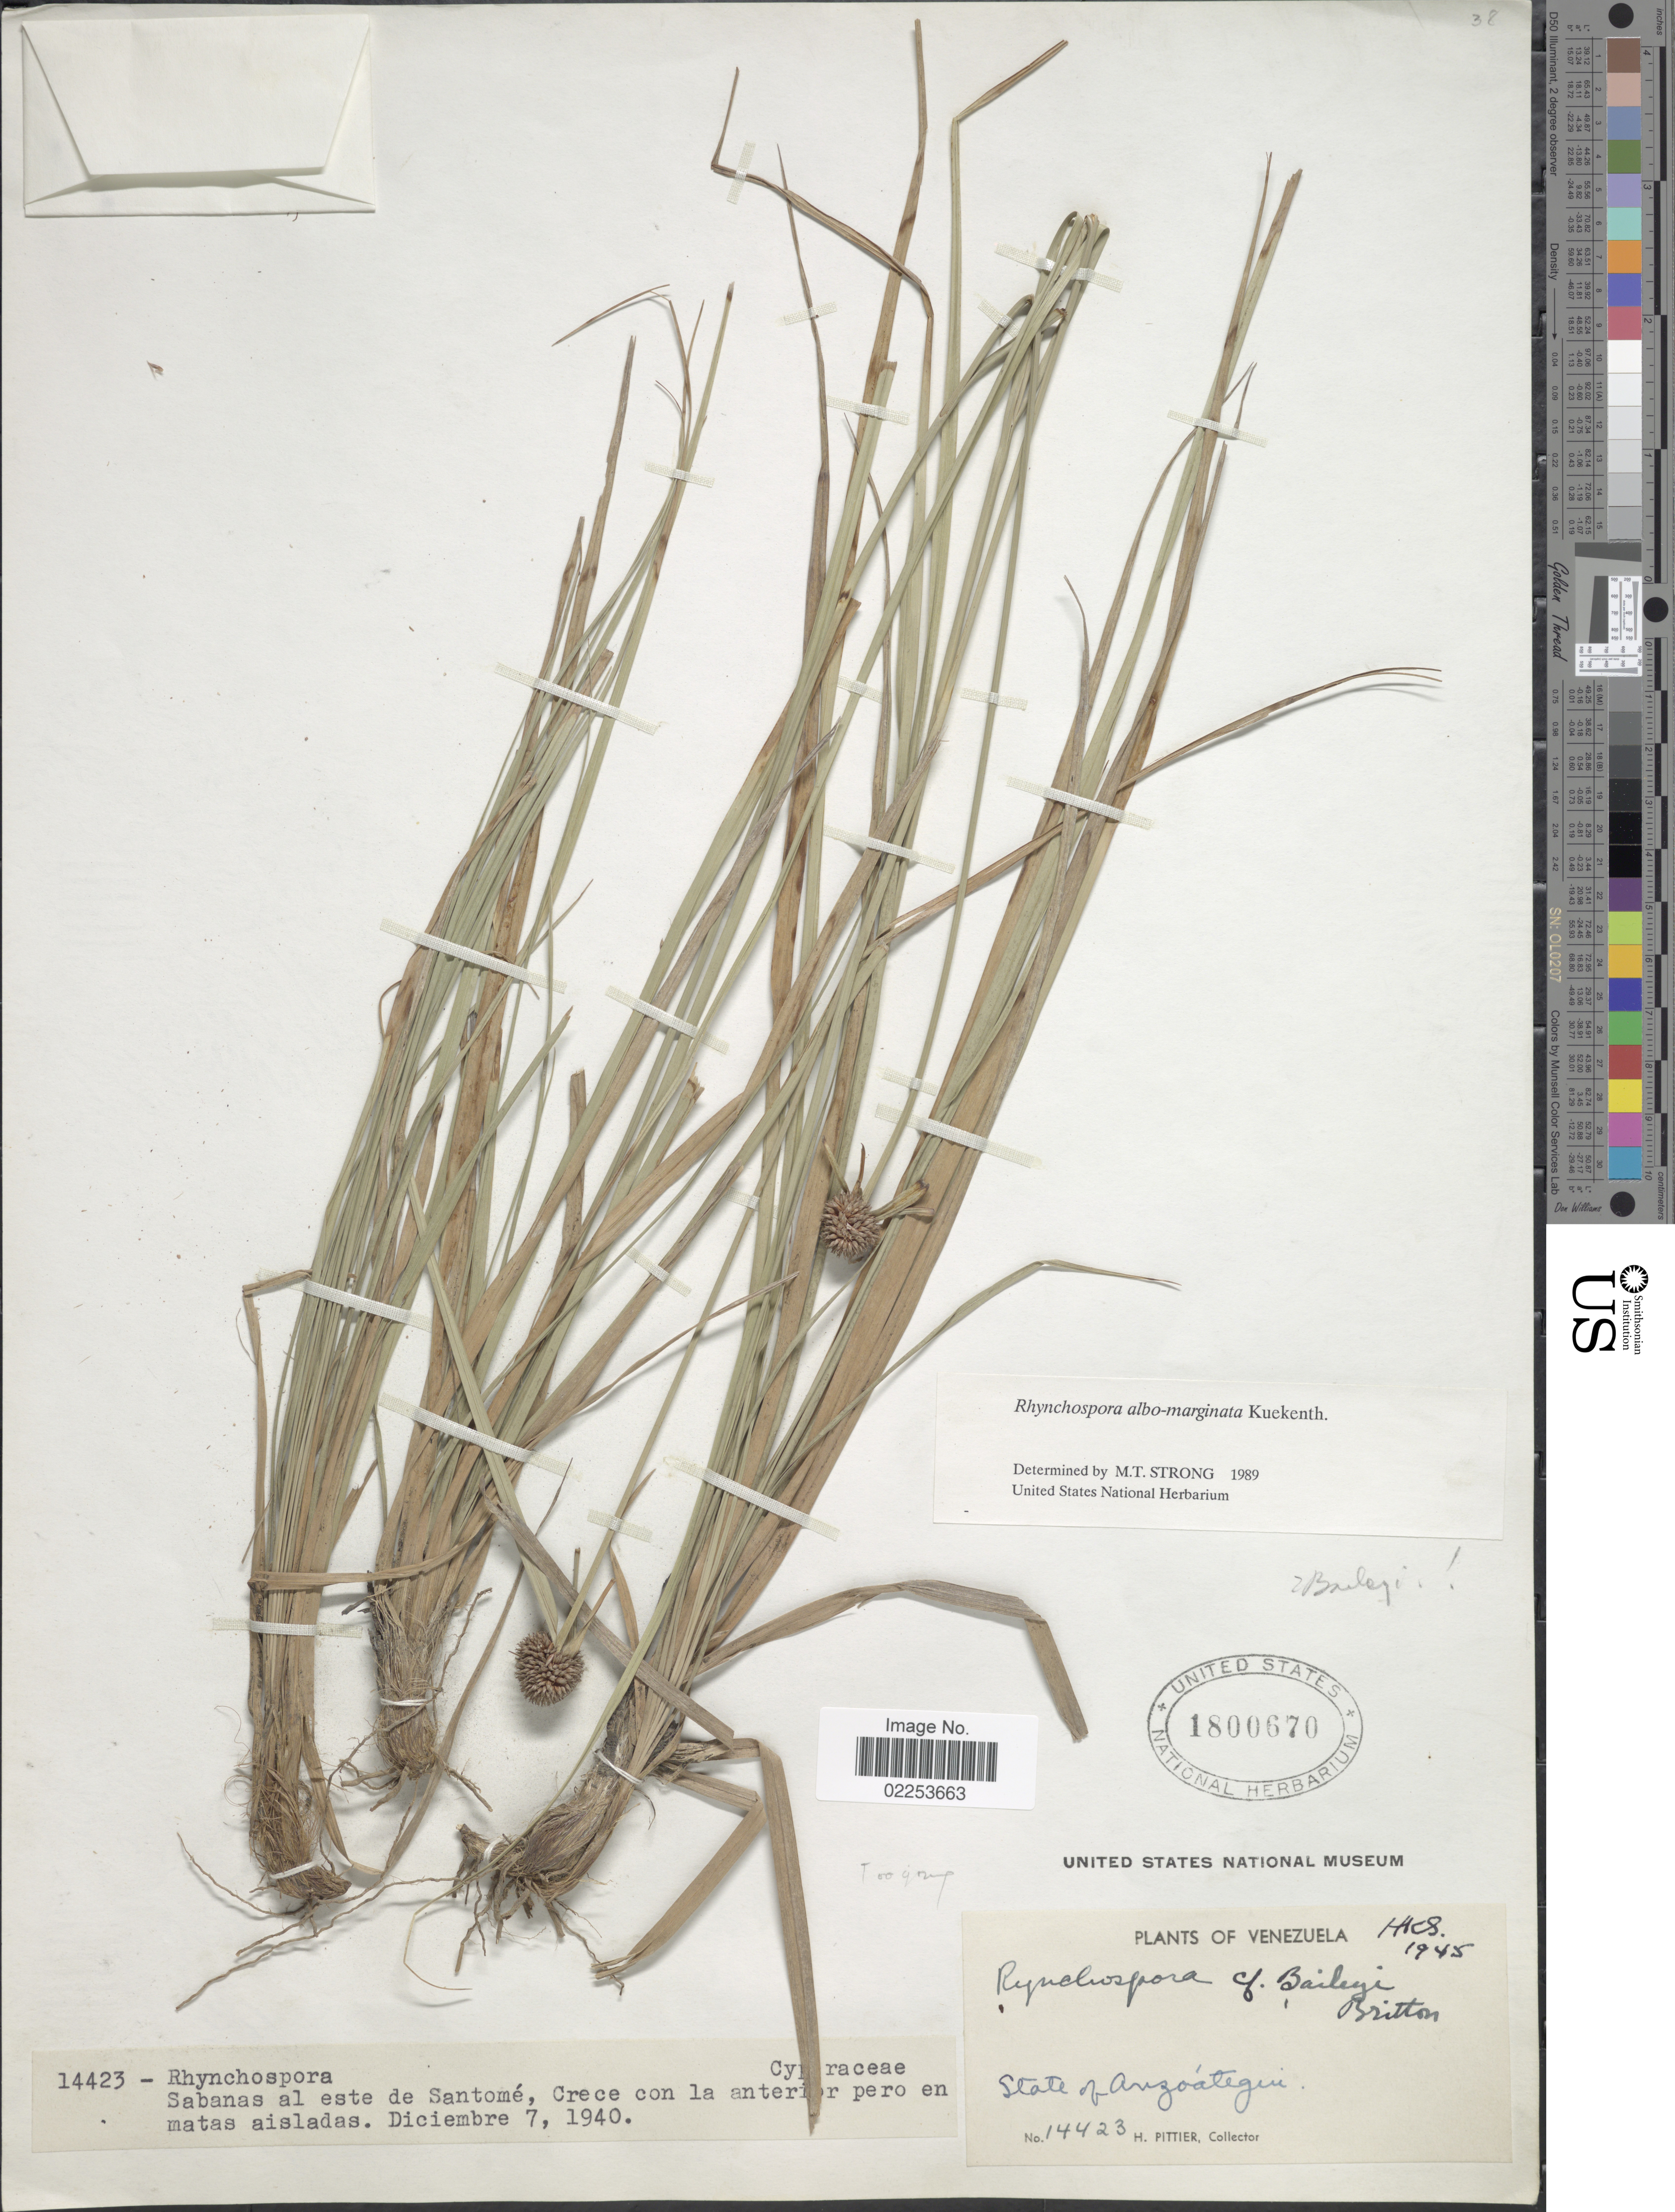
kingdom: Plantae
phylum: Tracheophyta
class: Liliopsida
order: Poales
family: Cyperaceae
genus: Rhynchospora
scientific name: Rhynchospora albomarginata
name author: Kük.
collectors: H. F. Pittier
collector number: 14423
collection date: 1940-12-07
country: Venezuela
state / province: Anzoategui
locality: Sabanas al este de Santome, Crece con la anterior pero en matas aisladas.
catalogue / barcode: US 1800670